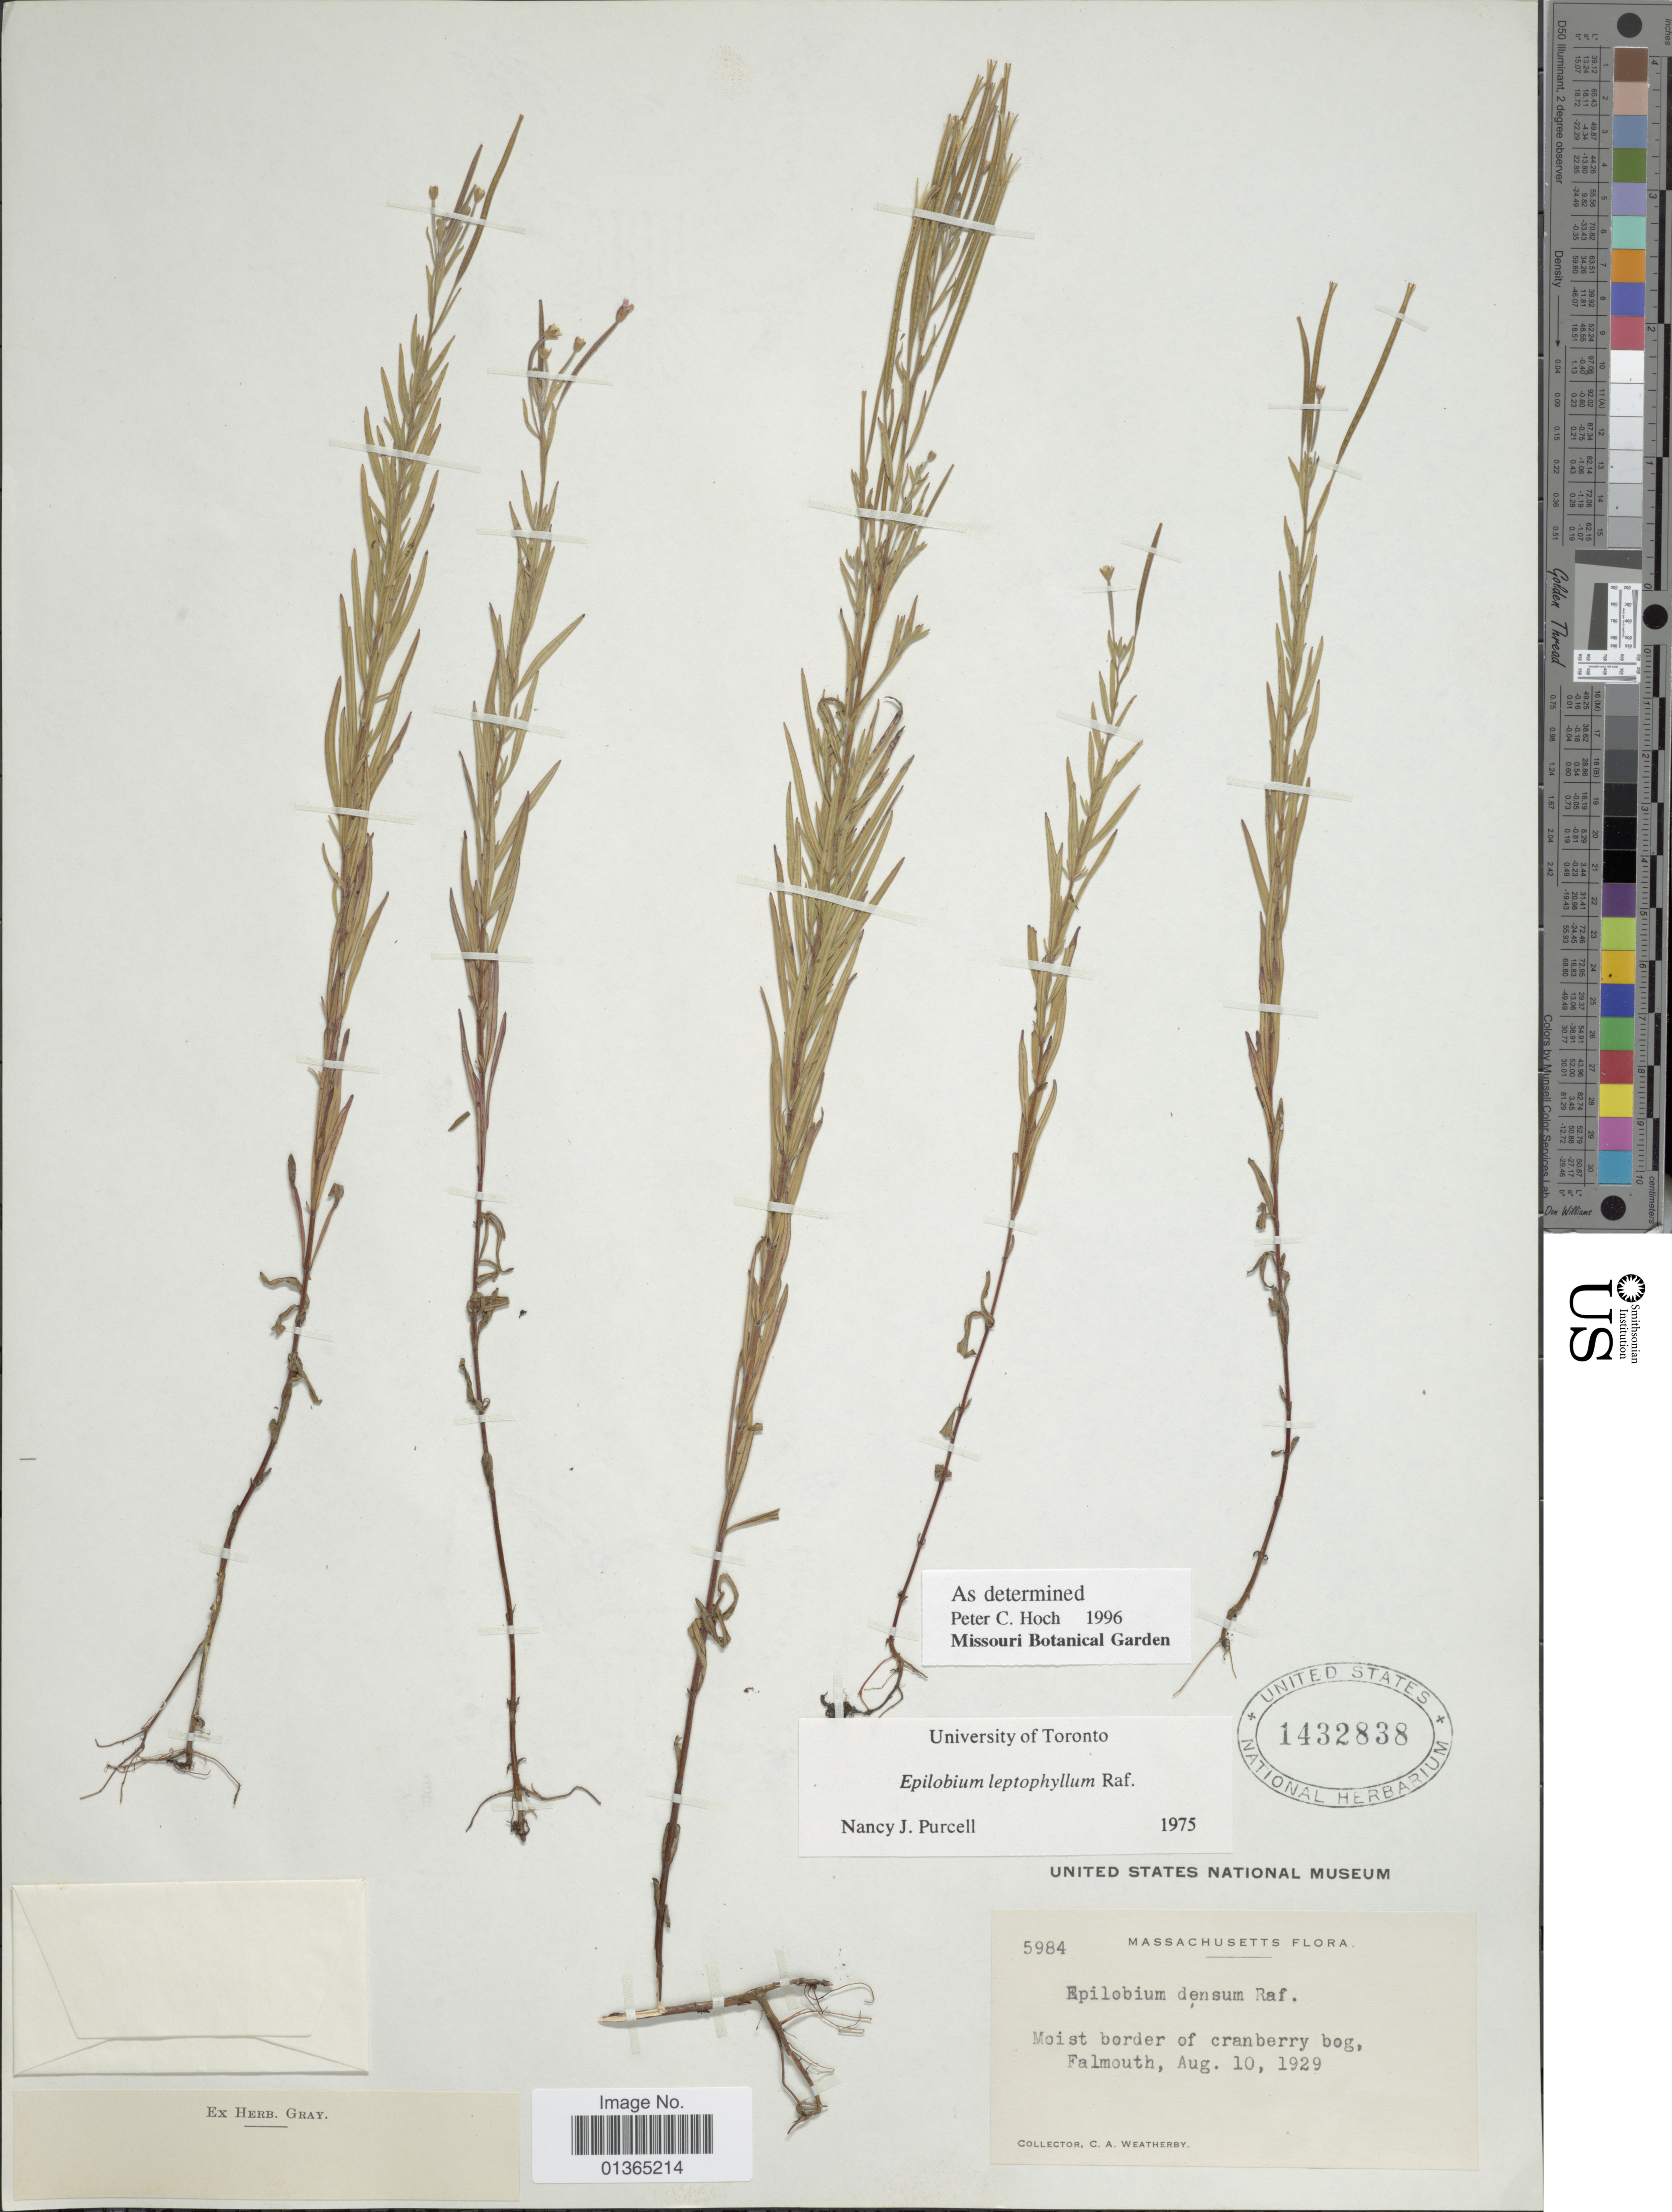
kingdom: Plantae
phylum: Tracheophyta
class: Magnoliopsida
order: Myrtales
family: Onagraceae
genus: Epilobium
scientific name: Epilobium leptophyllum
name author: Raf.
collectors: C. A. Weatherby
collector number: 5984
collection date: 1929-08-10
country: United States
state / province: Massachusetts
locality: Moist border of cranberry bog, Falmouth.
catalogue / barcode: US 1432838